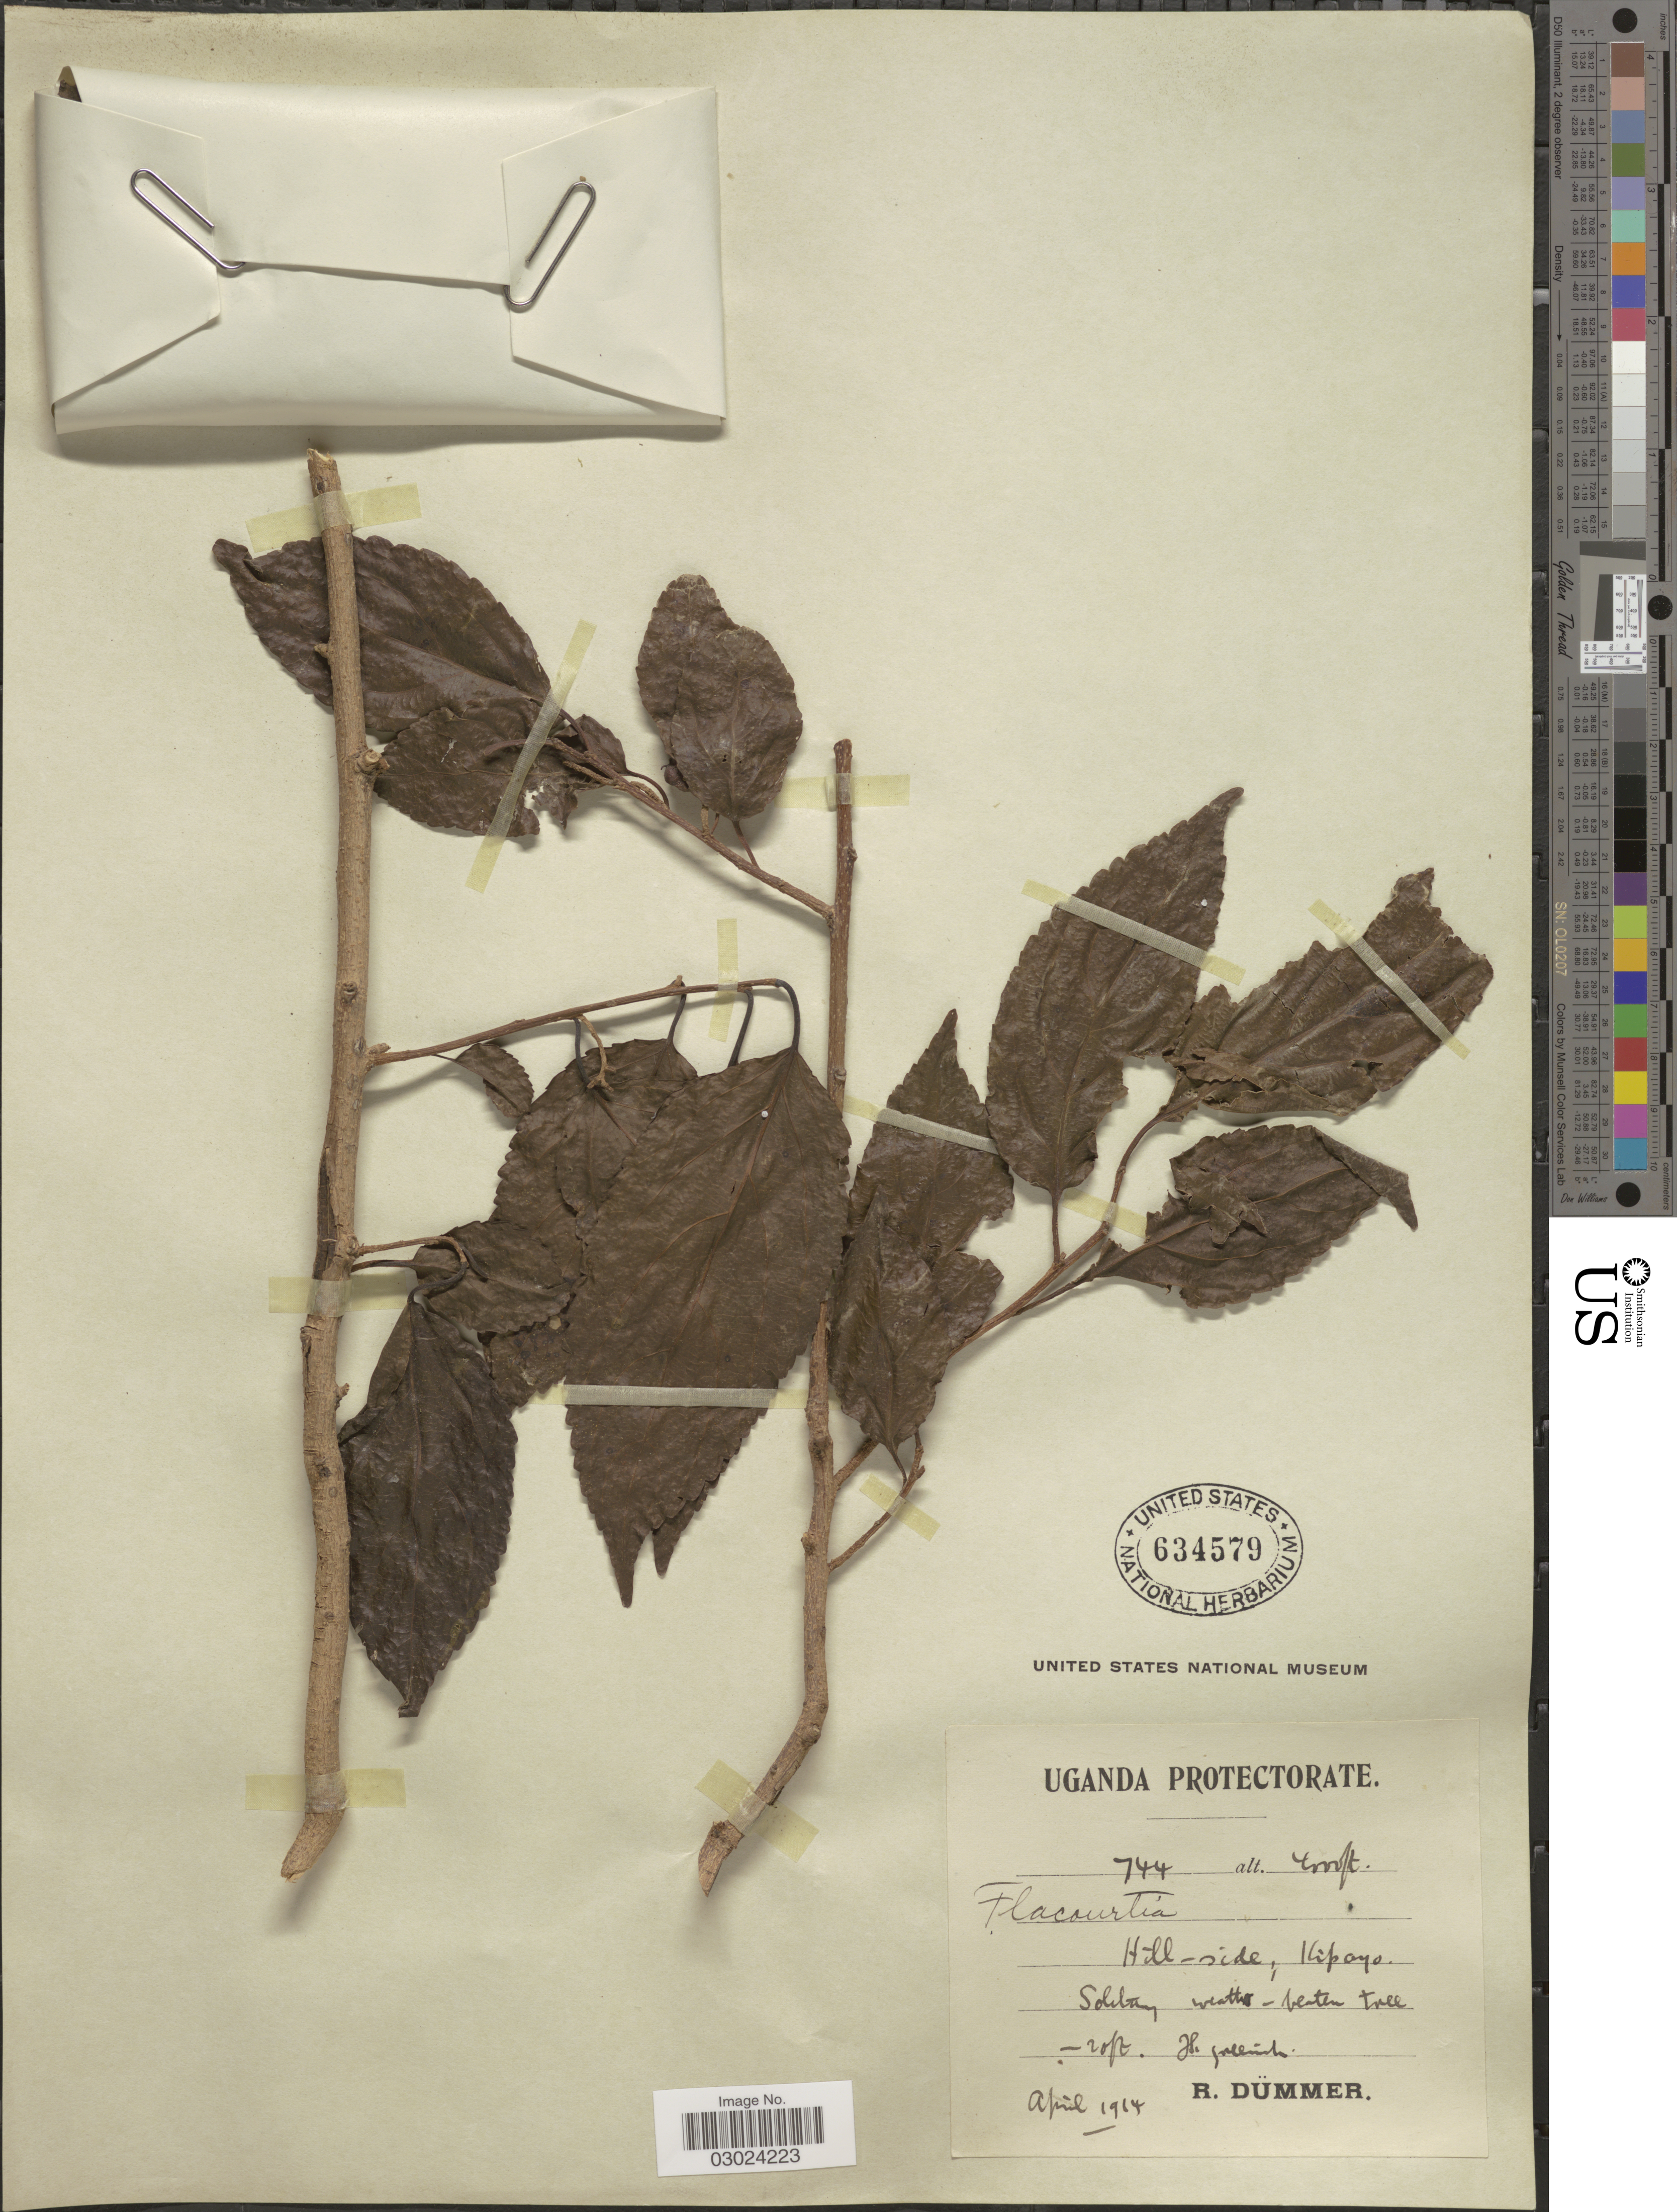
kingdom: Plantae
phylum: Tracheophyta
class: Magnoliopsida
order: Malpighiales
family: Salicaceae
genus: Flacourtia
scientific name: Flacourtia sp.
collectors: R. A. Dümmer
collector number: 744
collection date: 1914-04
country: Uganda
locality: Uganda Protectorate. Hill-side, Kipayo.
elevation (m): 1219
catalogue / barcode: US 634579